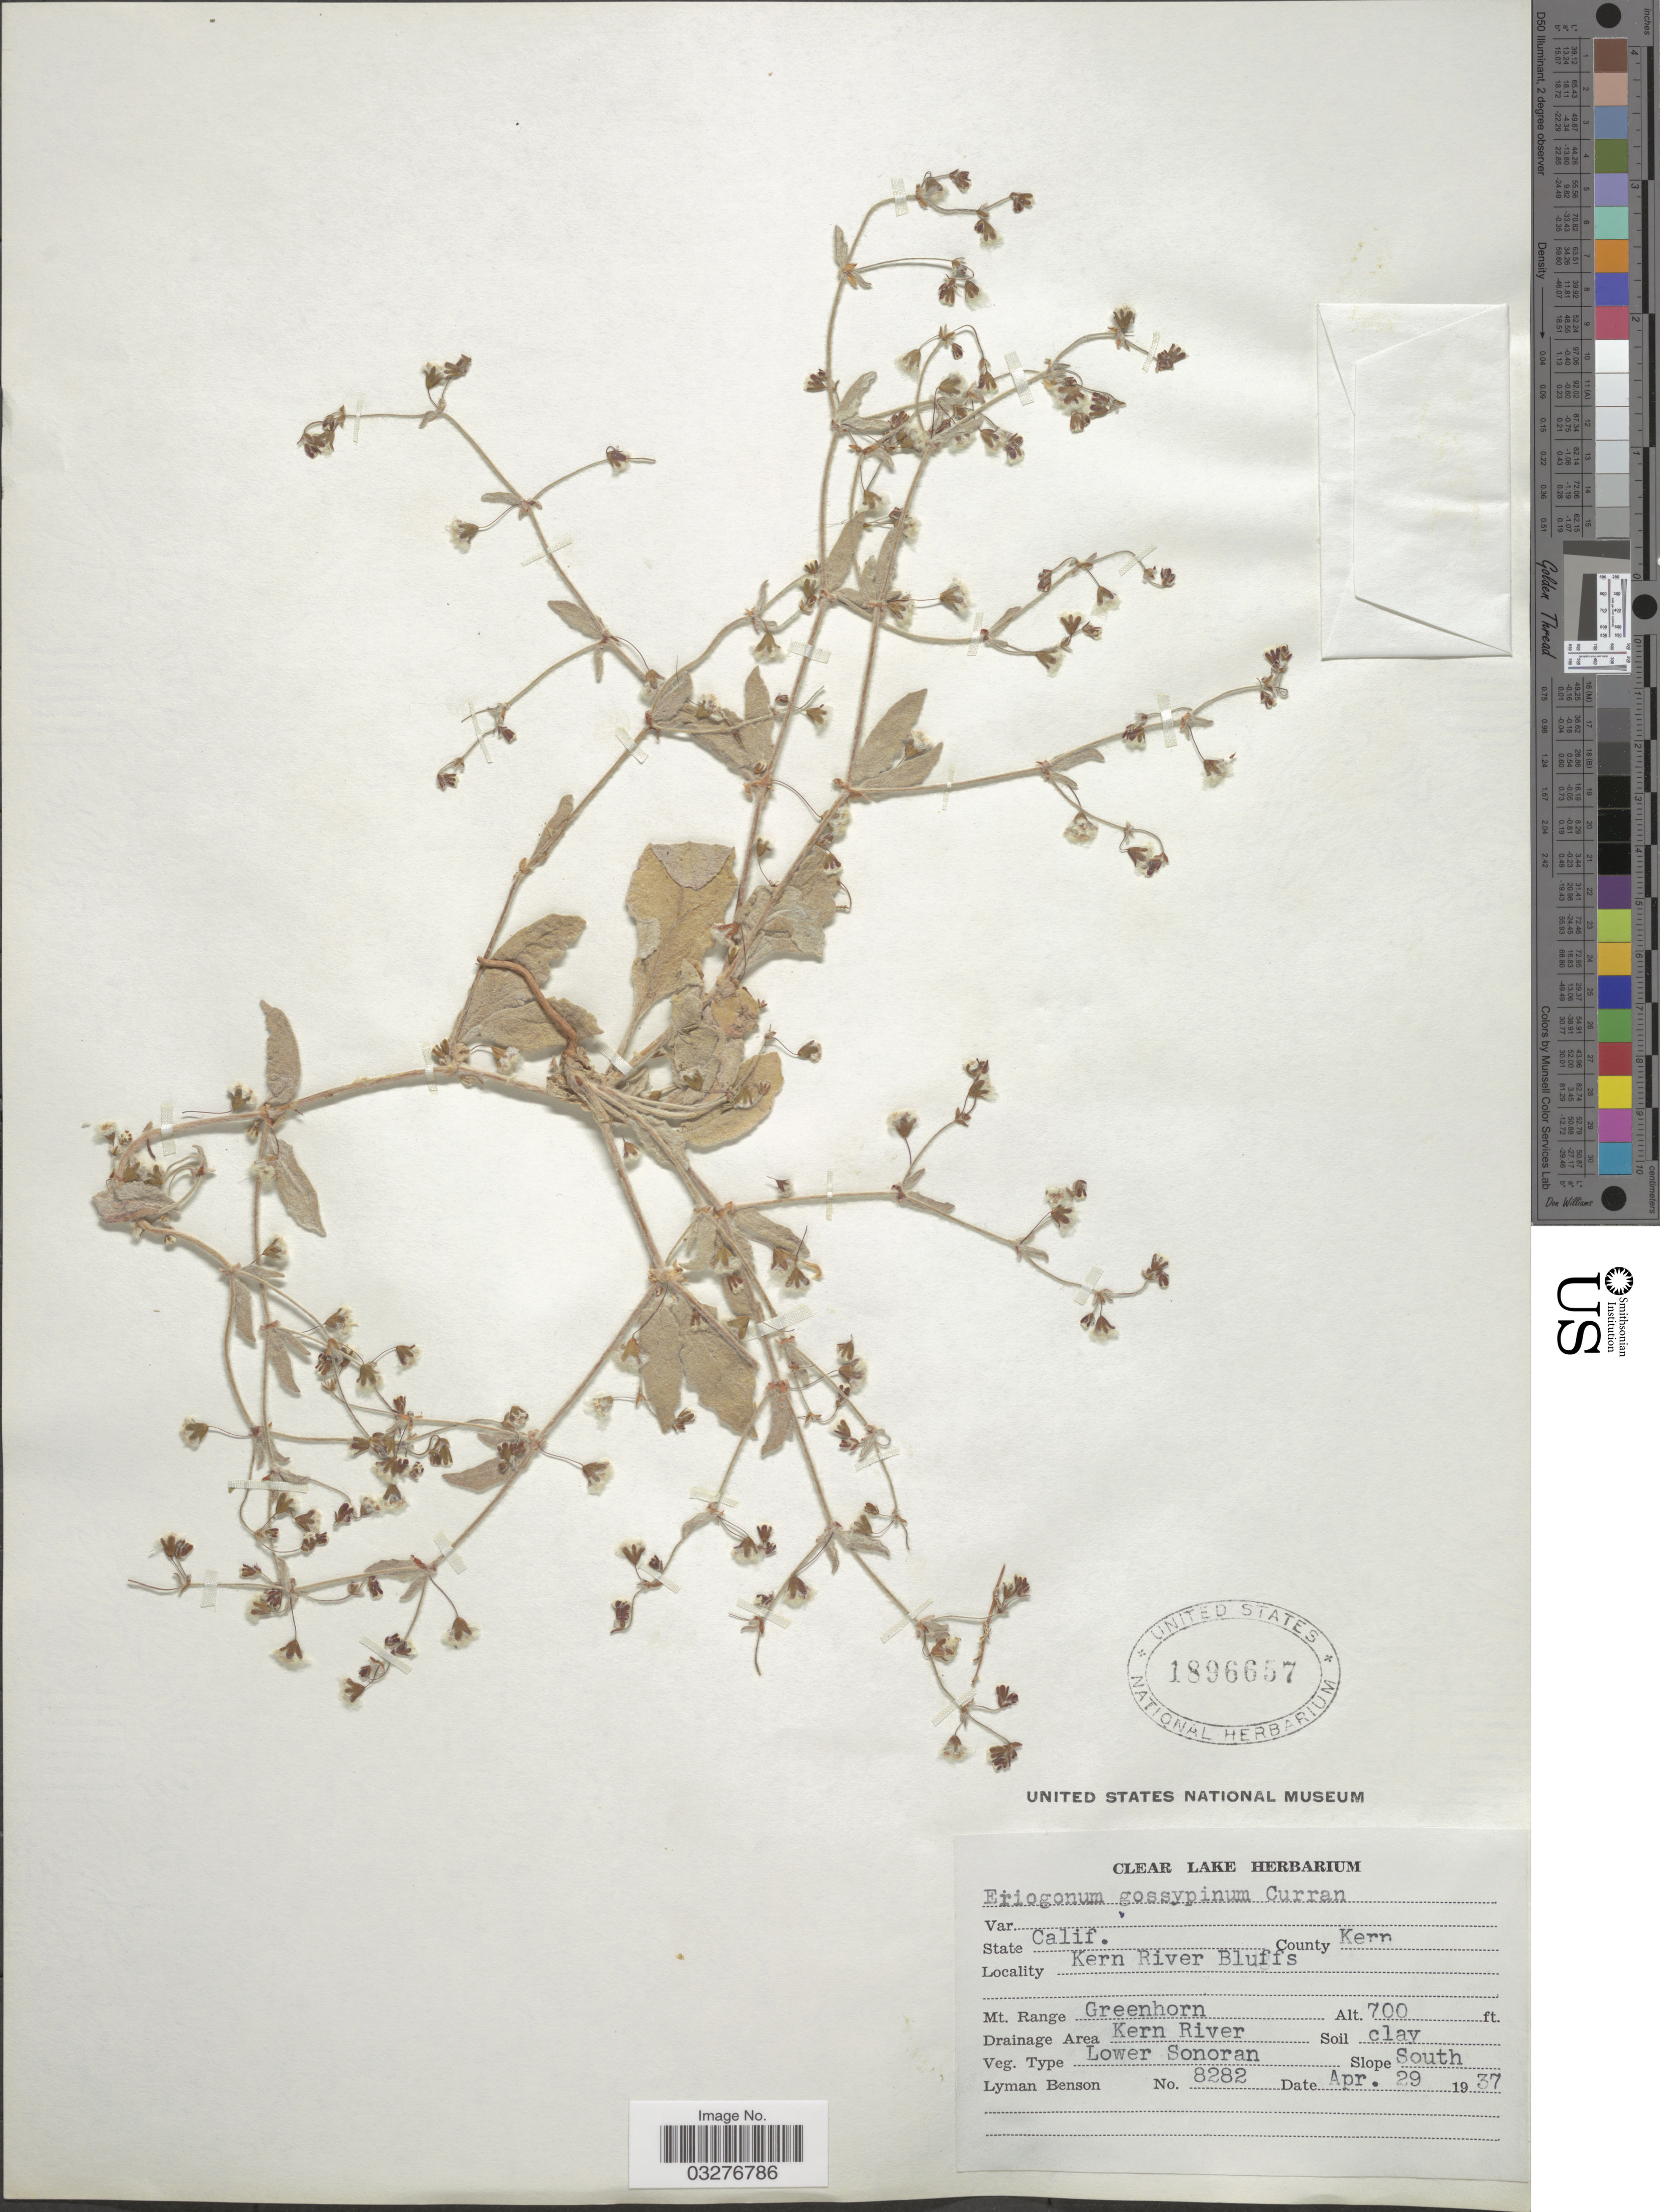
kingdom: Plantae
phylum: Tracheophyta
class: Magnoliopsida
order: Caryophyllales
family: Polygonaceae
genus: Eriogonum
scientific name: Eriogonum gossypinum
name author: Curran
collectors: L. D. Benson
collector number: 8282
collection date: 1937-04-29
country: United States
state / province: California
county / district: Kern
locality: County Kern. Kern River Bluffs. Mt. Range Greenhorn. Drainage Area Kern River.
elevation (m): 213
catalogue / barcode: US 1896657